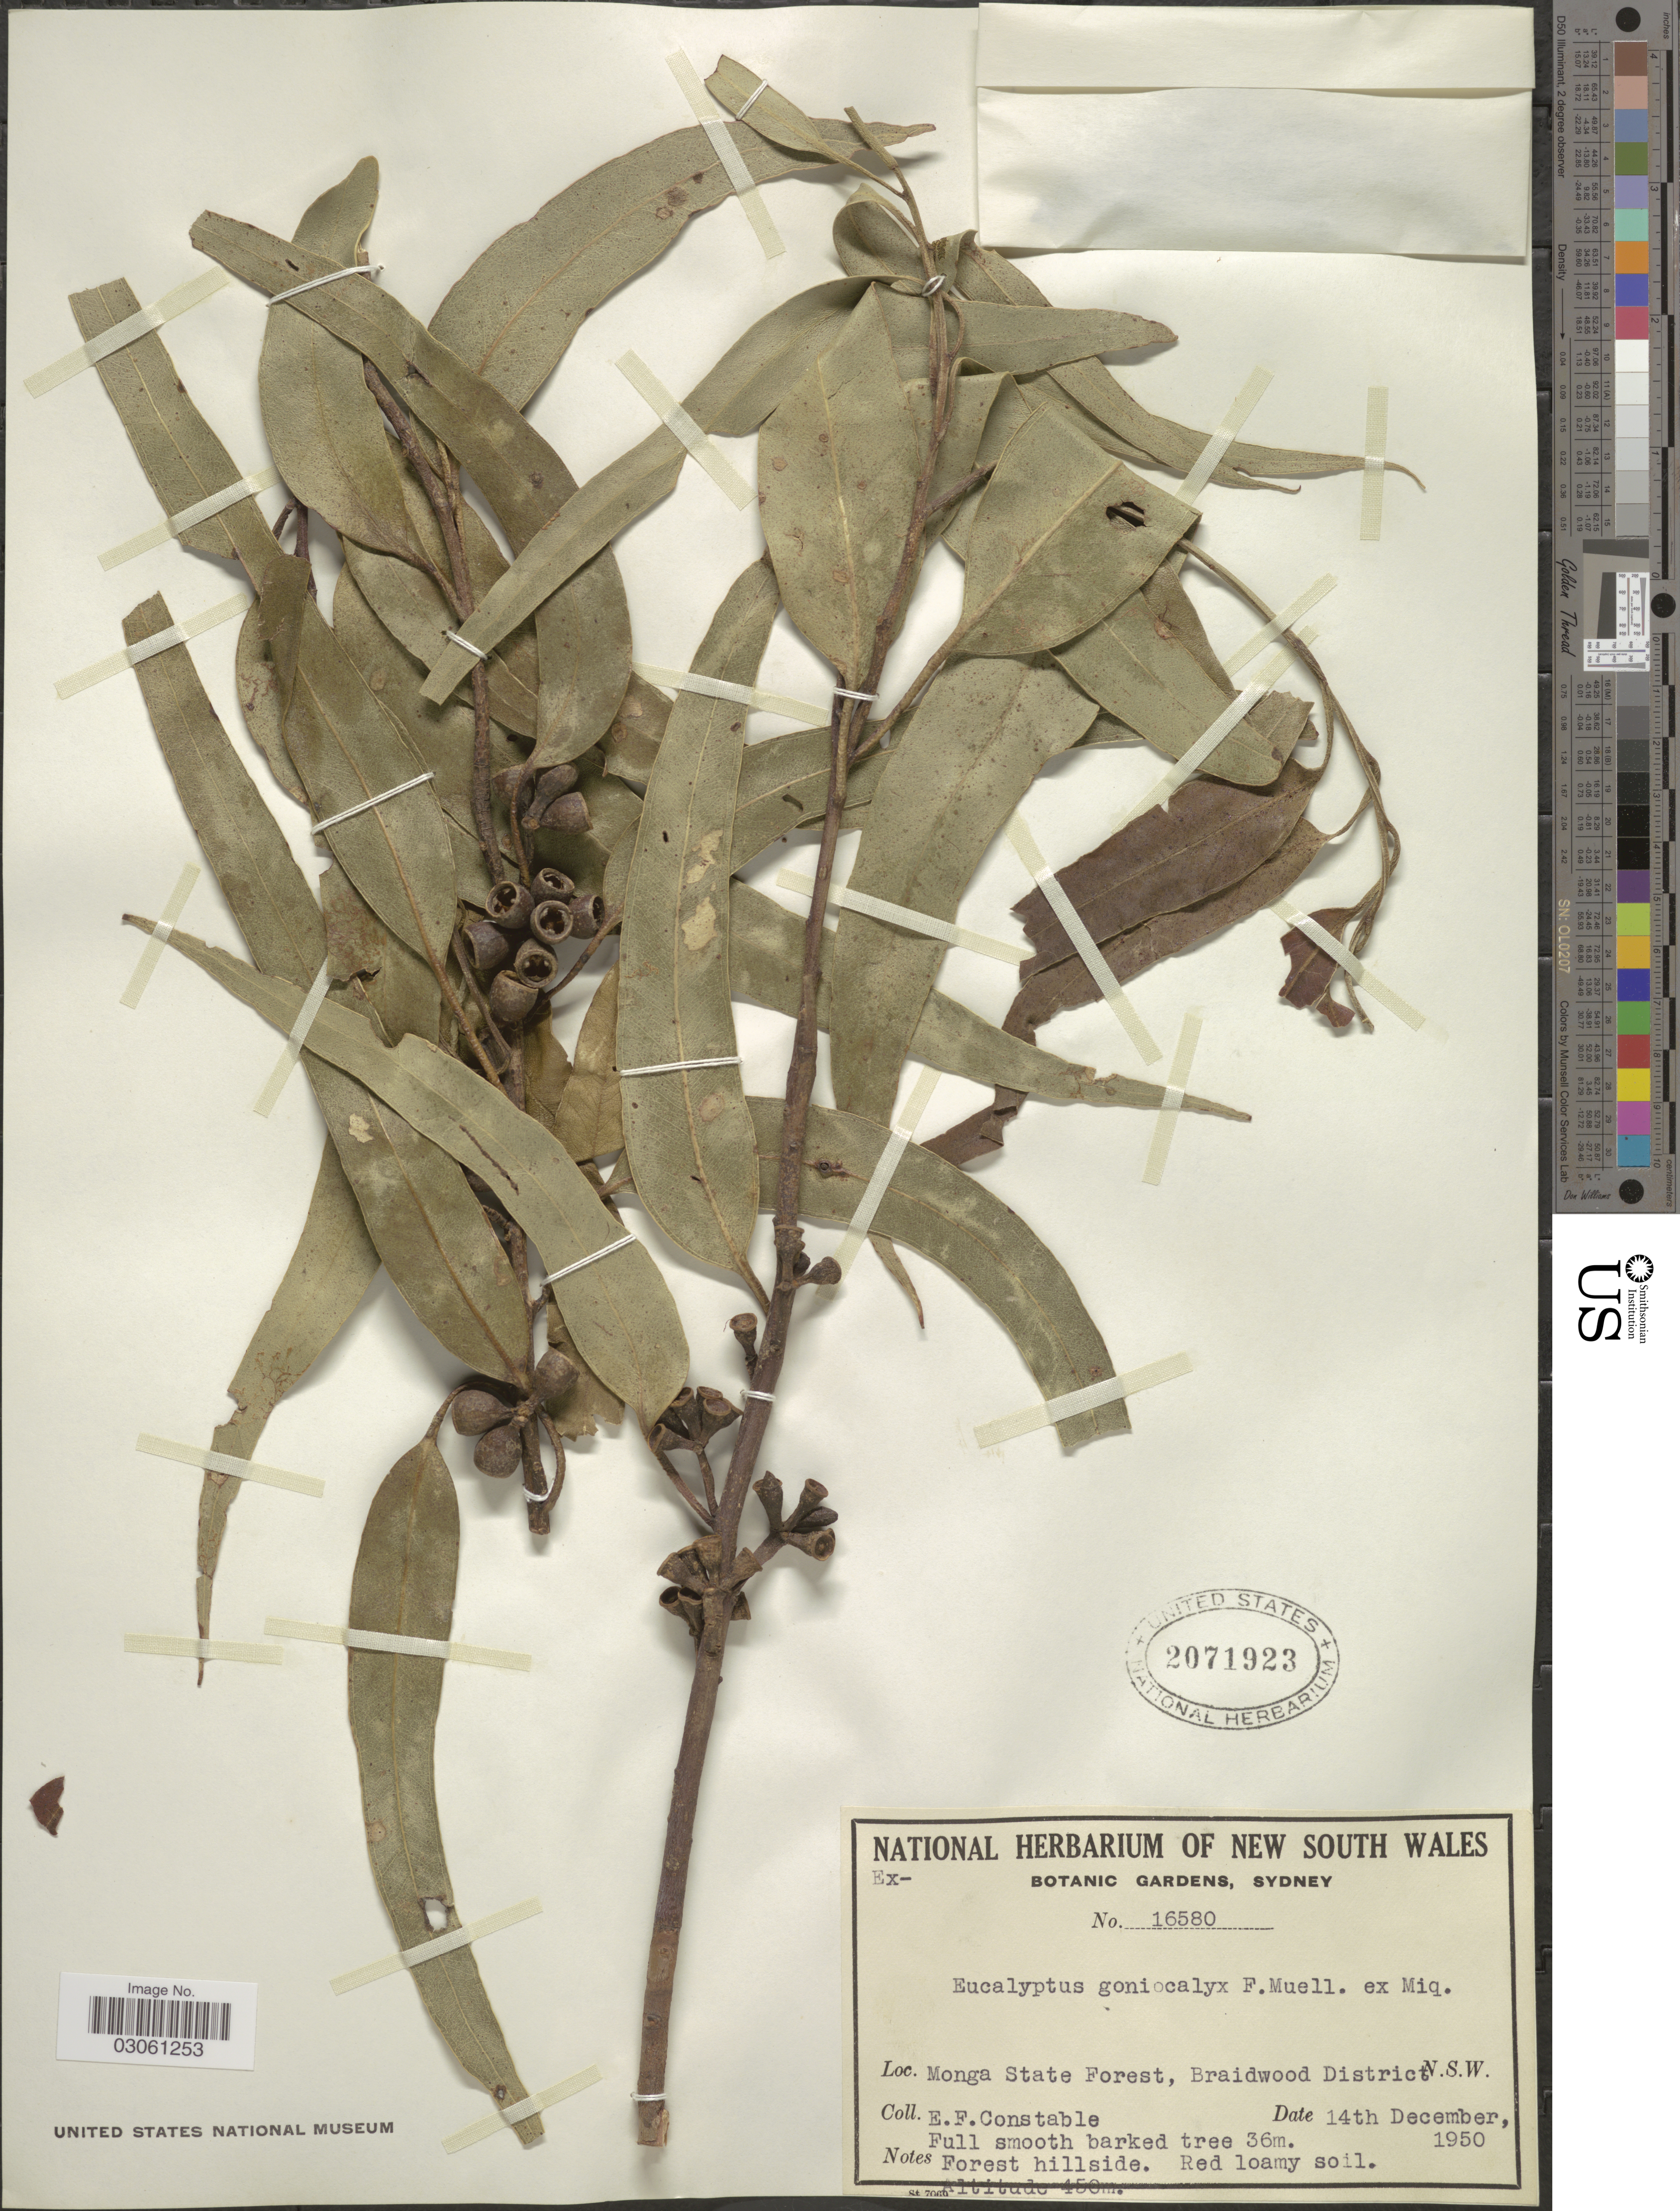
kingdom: Plantae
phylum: Tracheophyta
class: Magnoliopsida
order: Myrtales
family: Myrtaceae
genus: Eucalyptus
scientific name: Eucalyptus goniocalyx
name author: F. Muell. ex Miq.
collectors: E. F. Constable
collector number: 16580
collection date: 1950-12-14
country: Australia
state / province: New South Wales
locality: Monga State Forest, Braidwood Distrct. N.S.W.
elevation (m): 450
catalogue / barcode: US 2071923